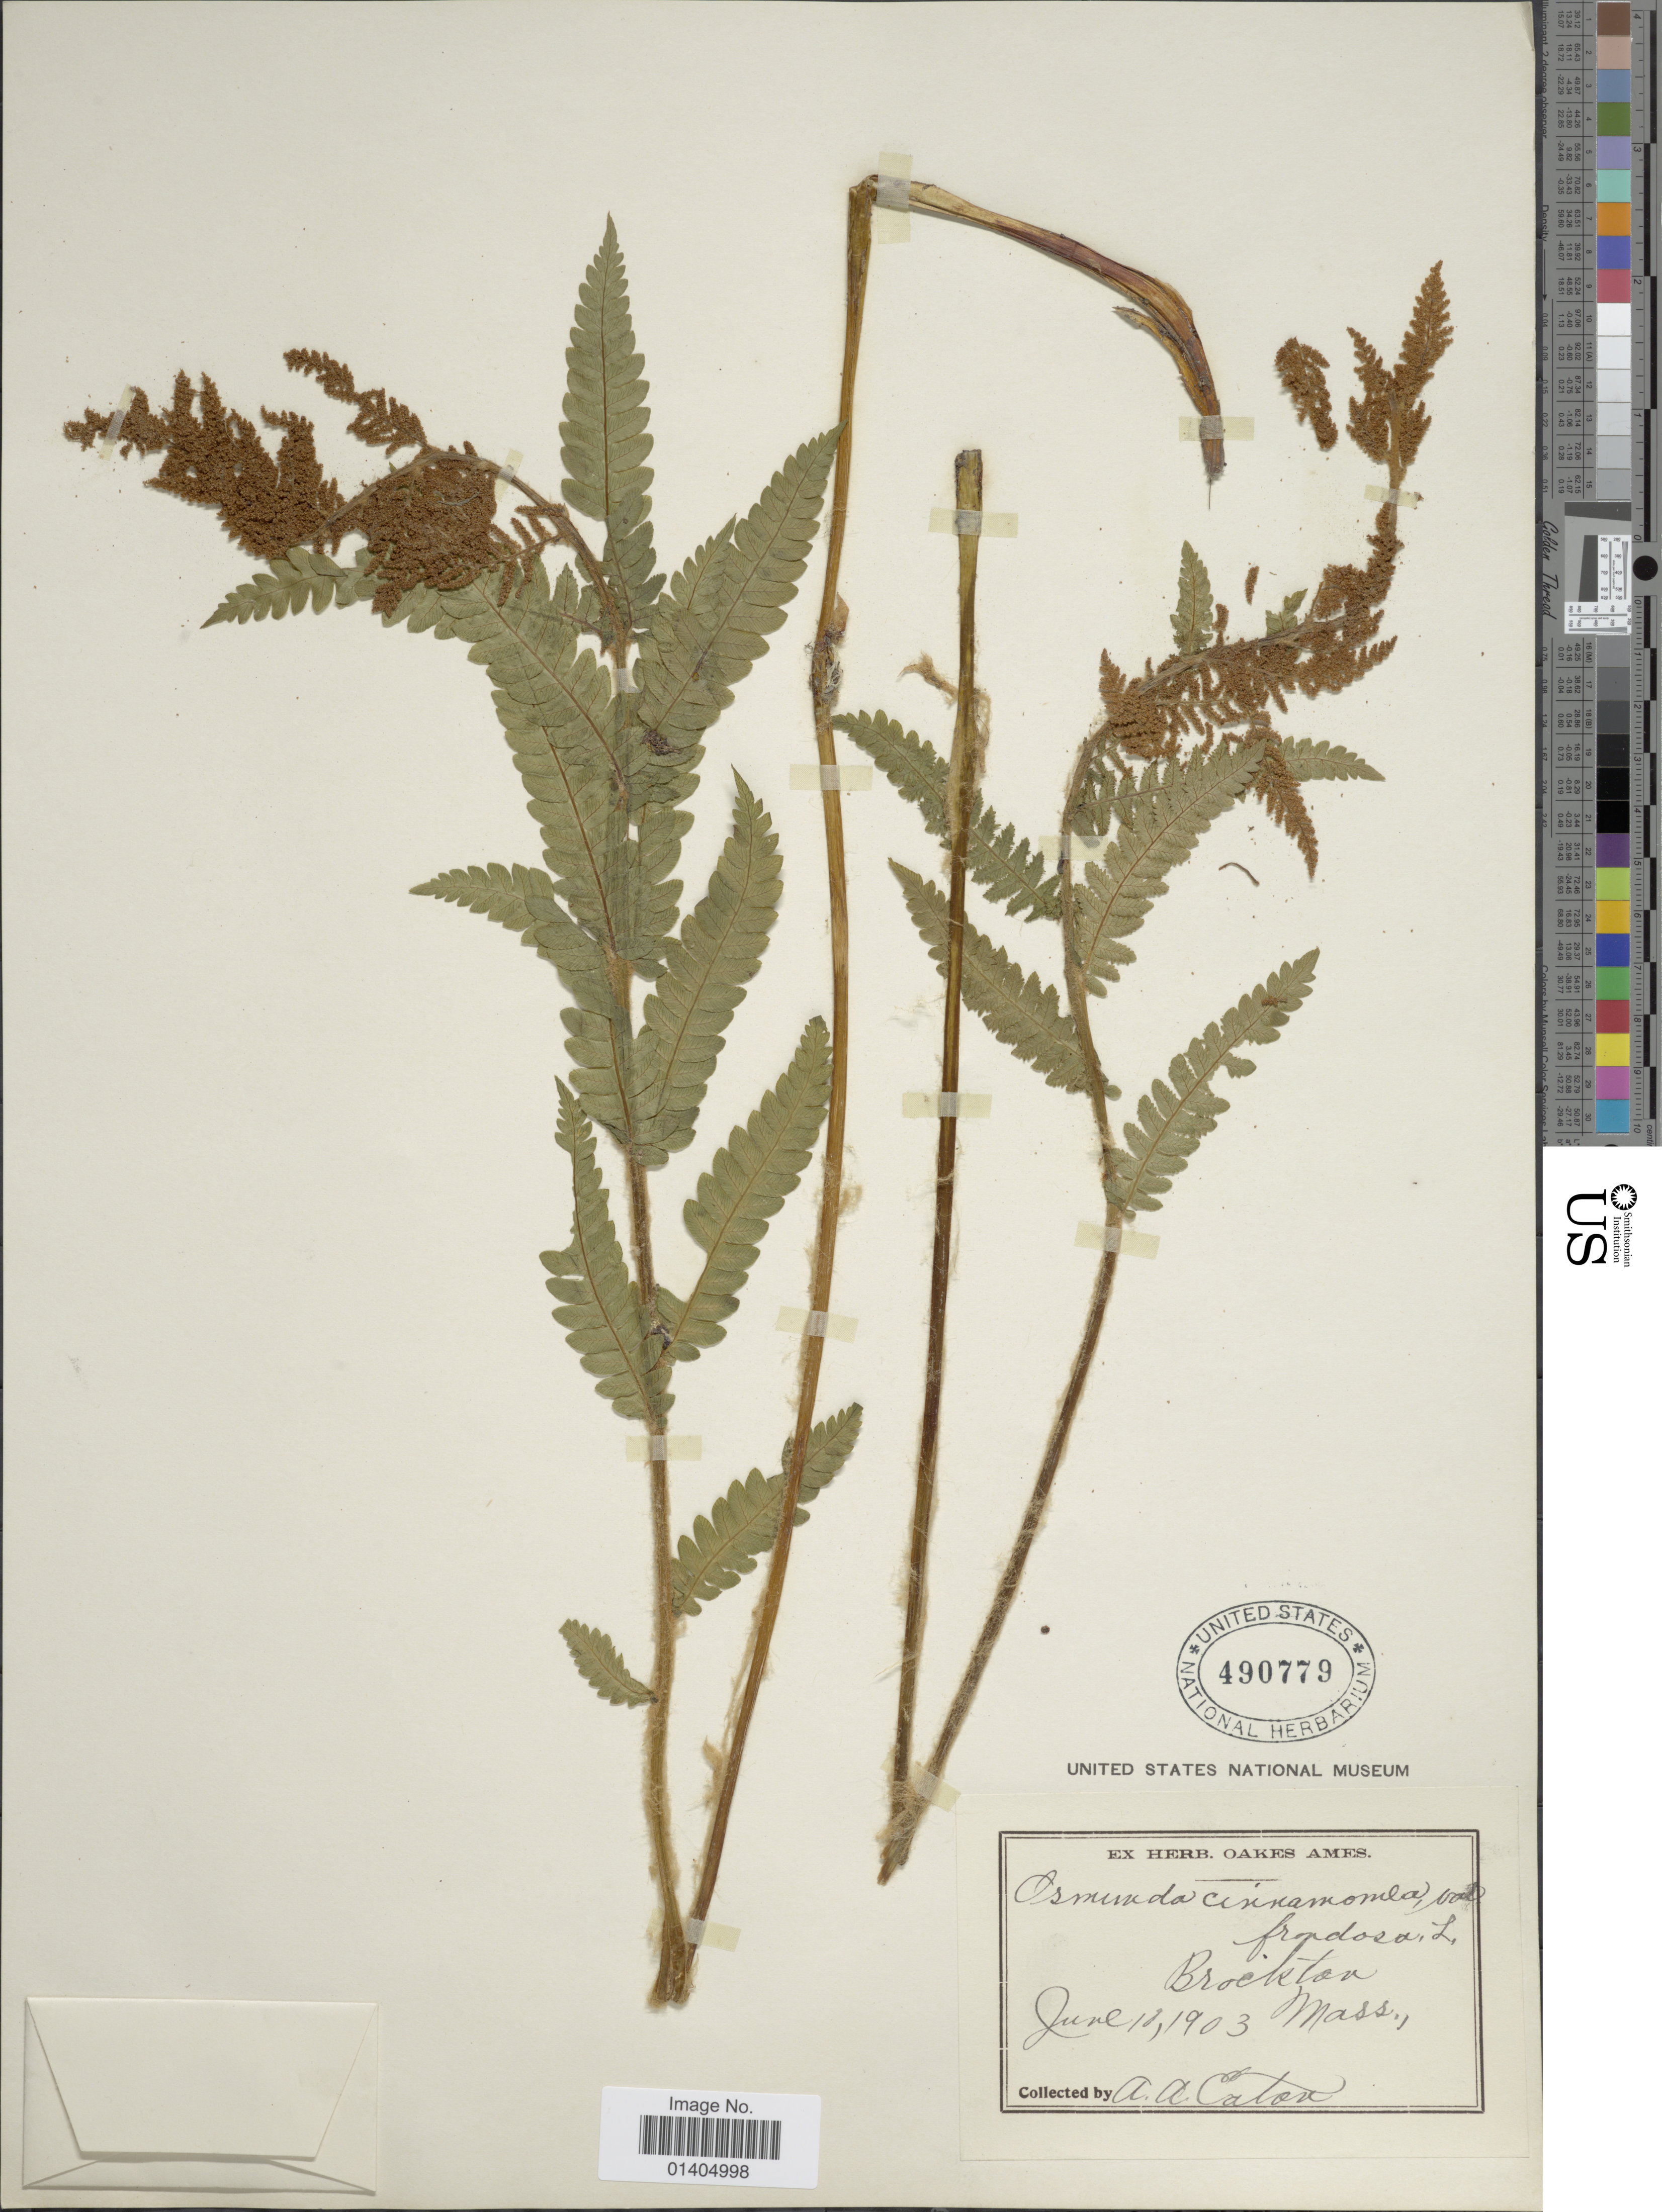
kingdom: Plantae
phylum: Tracheophyta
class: Polypodiopsida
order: Osmundales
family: Osmundaceae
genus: Osmundastrum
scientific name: Osmundastrum cinnamomeum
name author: (L.) C. Presl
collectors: A. A. Eaton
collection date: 1903-06-10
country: United States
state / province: Massachusetts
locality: Brockston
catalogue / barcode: US 490779